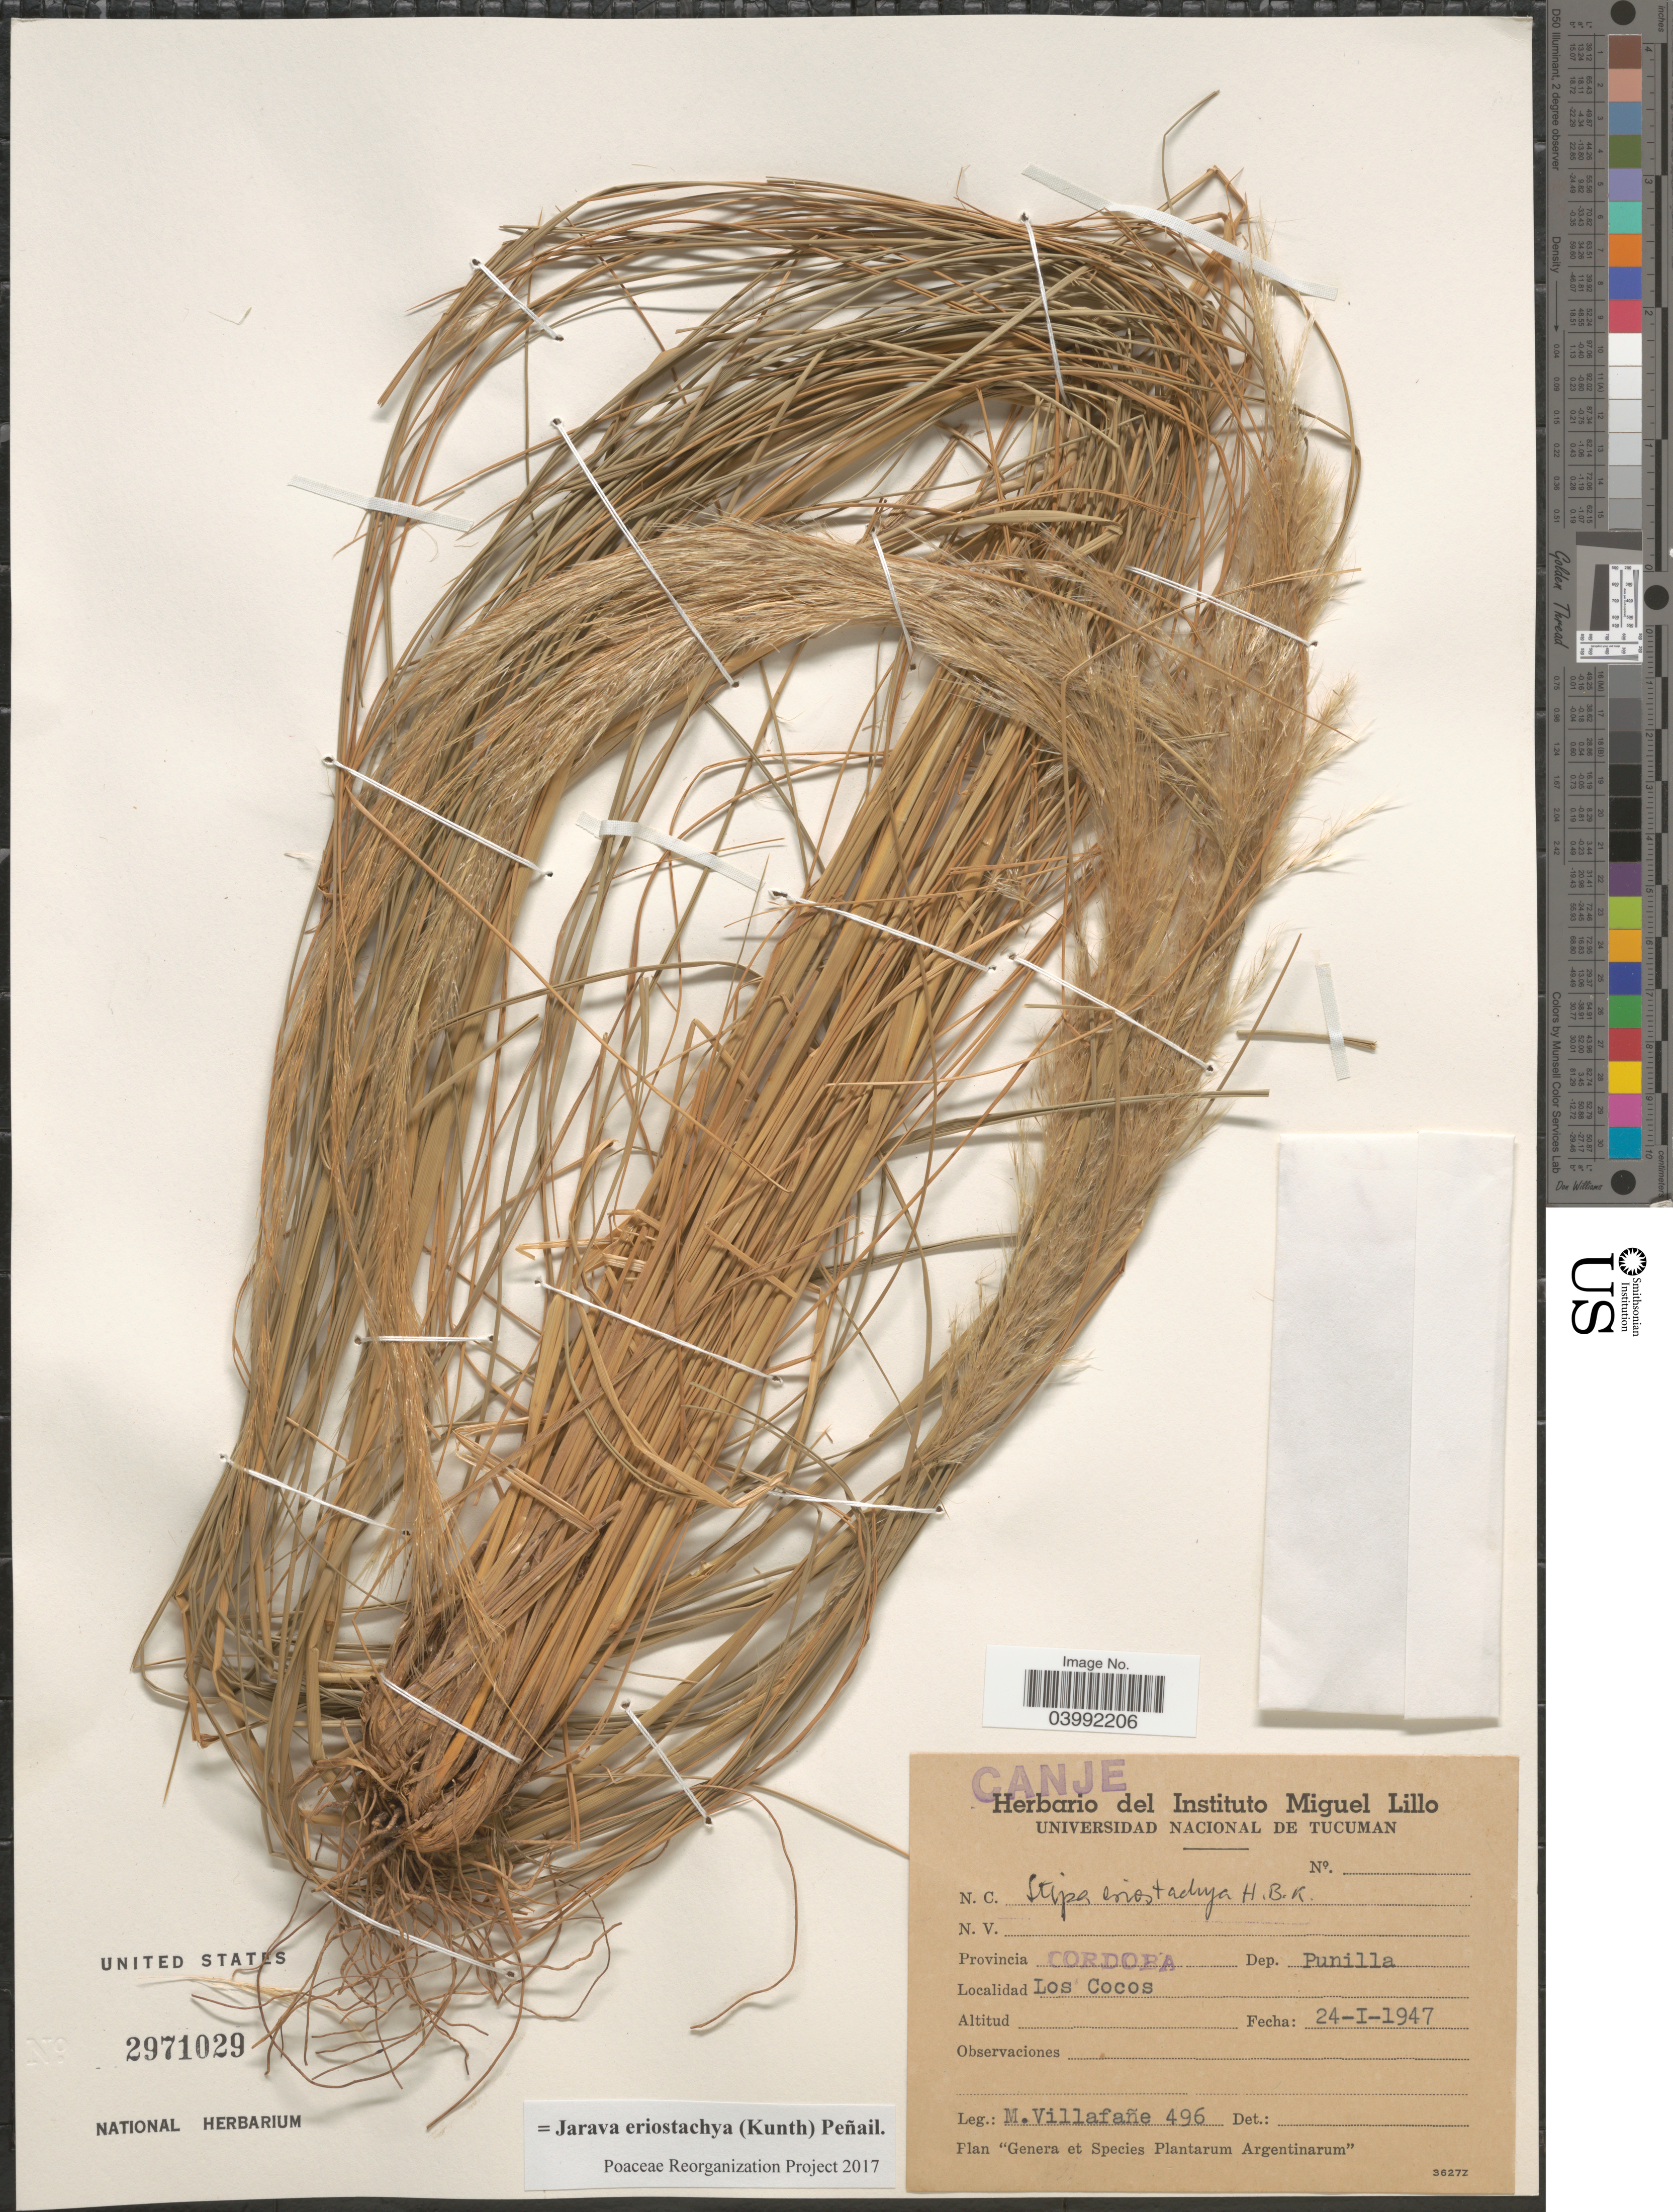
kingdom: Plantae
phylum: Tracheophyta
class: Liliopsida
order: Poales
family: Poaceae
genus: Jarava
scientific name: Jarava eriostachya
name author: (Kunth) Peñail.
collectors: M. Villafane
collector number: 496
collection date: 1947-01-24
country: Argentina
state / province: Cordoba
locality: Dep. Punilla. Los Cocos.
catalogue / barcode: US 2971029